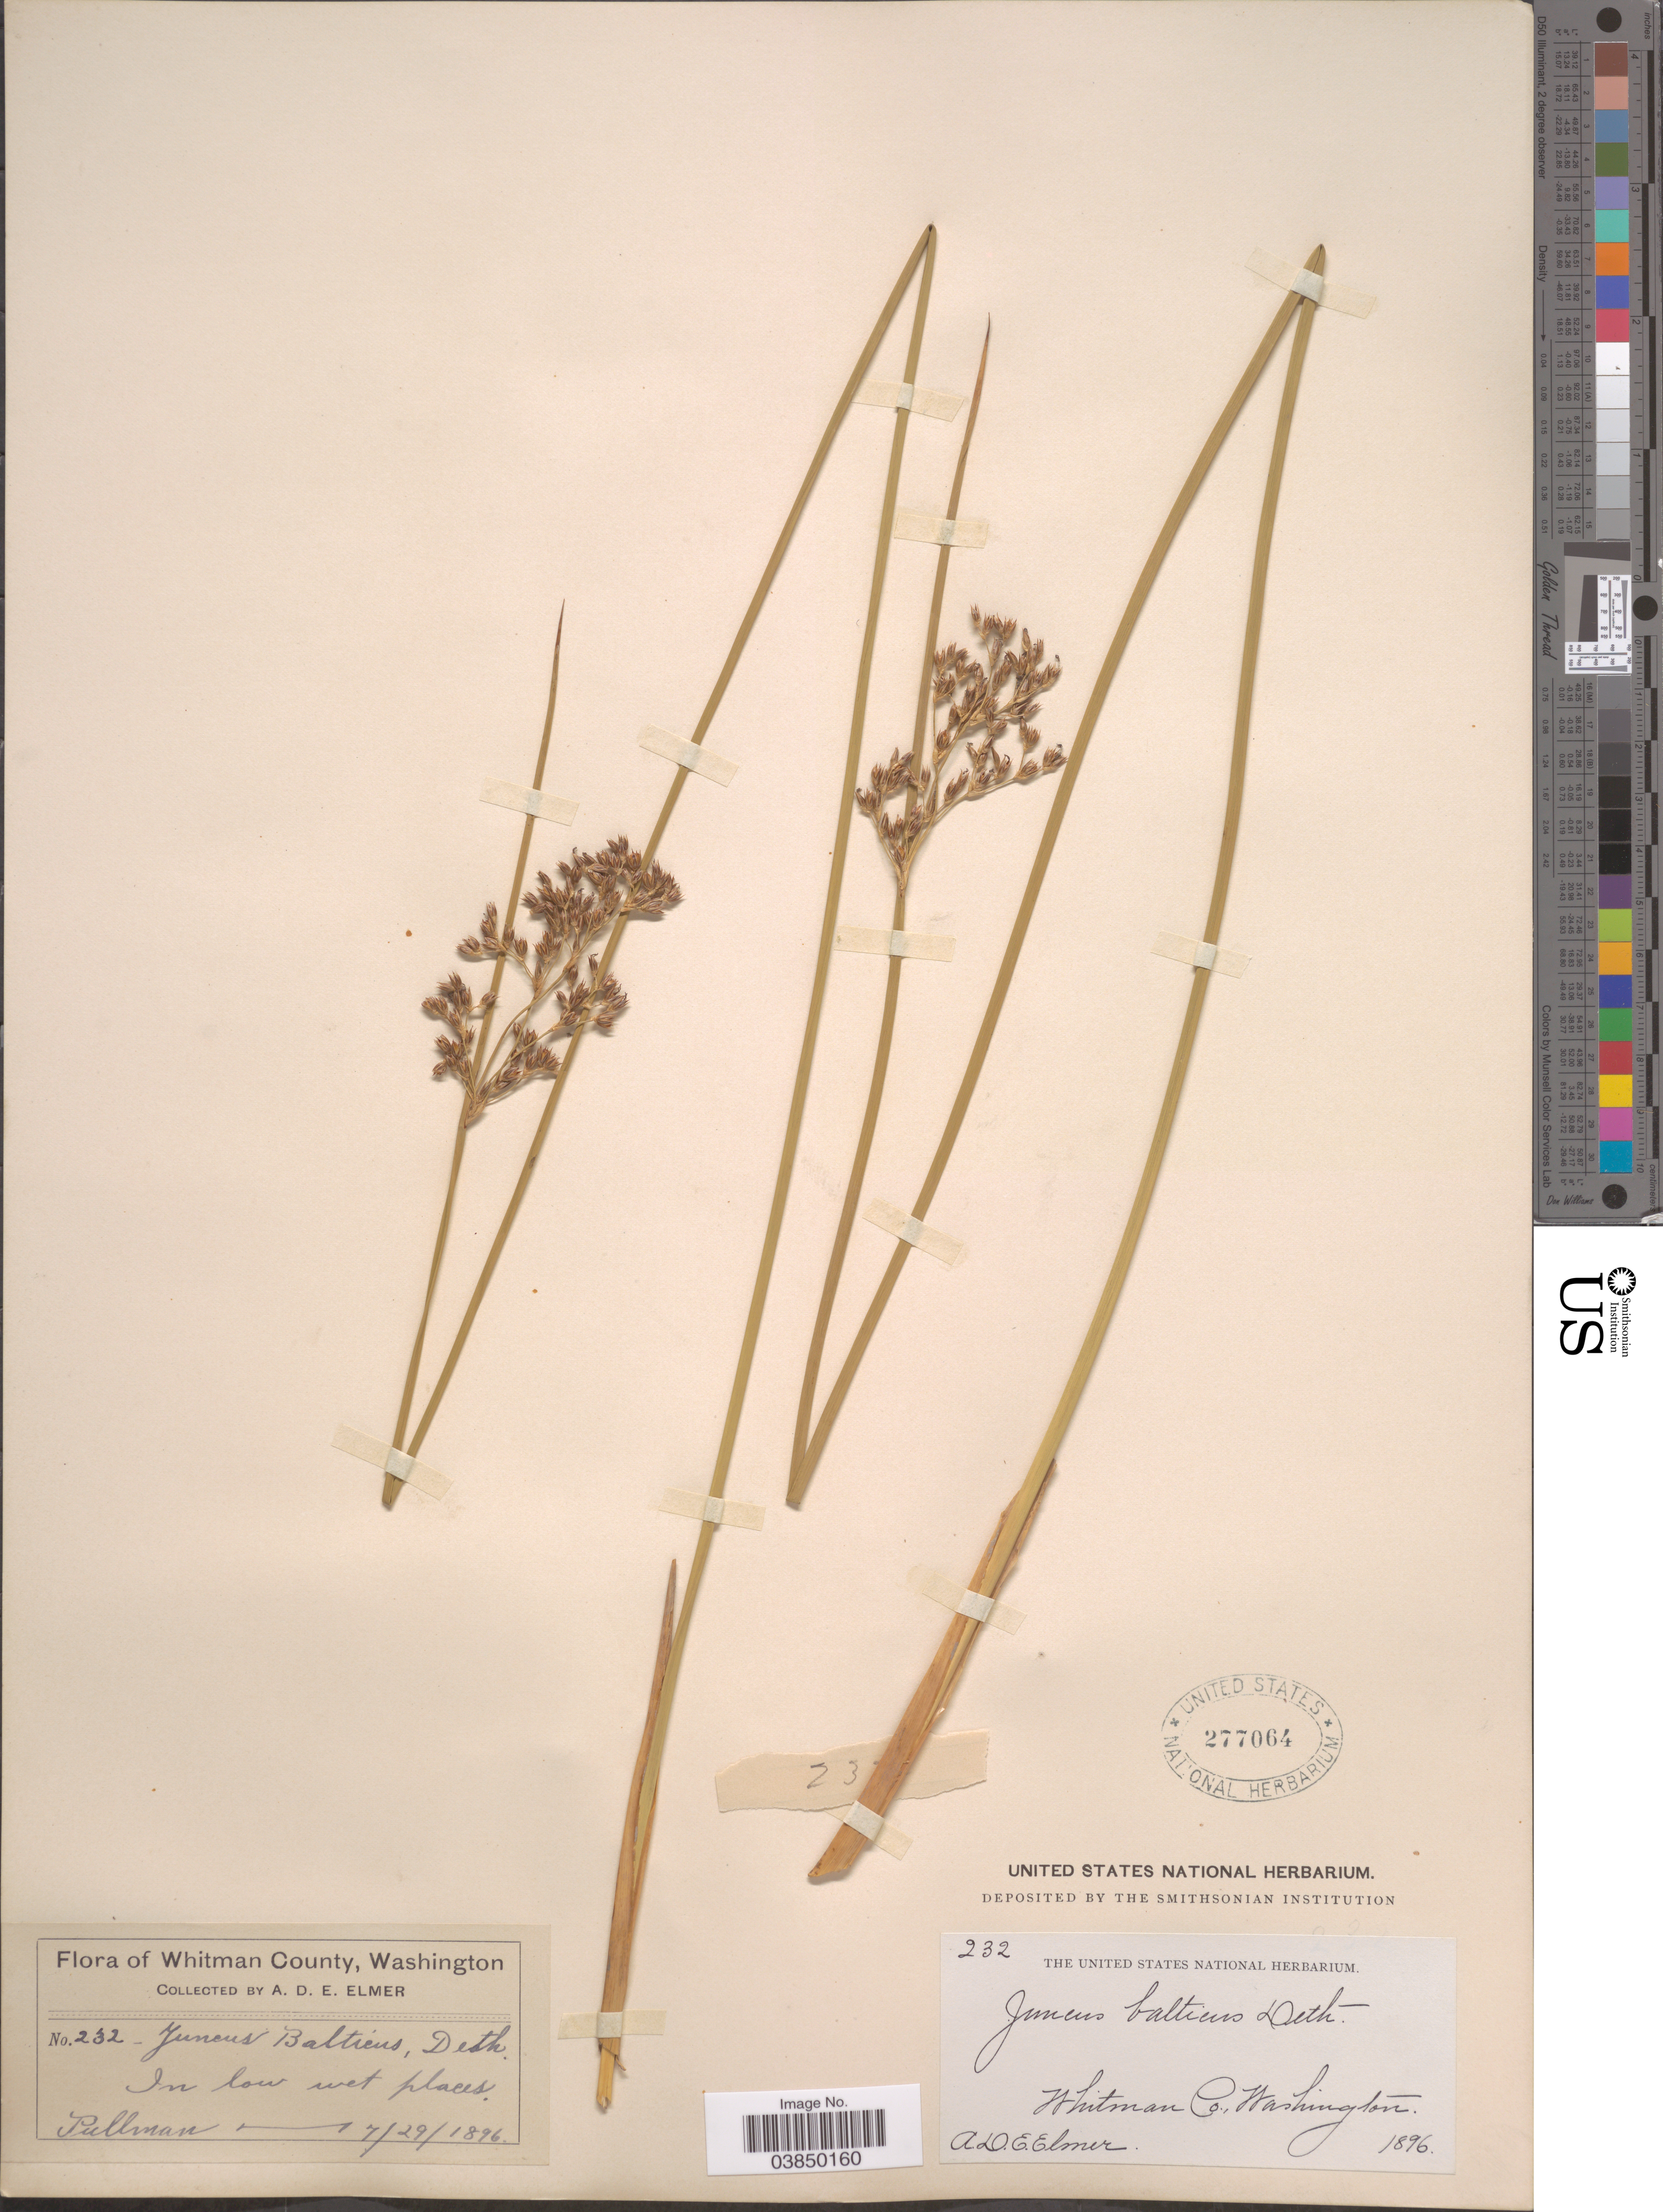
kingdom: Plantae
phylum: Tracheophyta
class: Liliopsida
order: Poales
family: Juncaceae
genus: Juncus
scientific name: Juncus balticus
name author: Willd.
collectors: A. D. E. Elmer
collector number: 232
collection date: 1896-07-29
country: United States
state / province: Washington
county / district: Whitman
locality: Whitman County. Pullman.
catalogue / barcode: US 277064